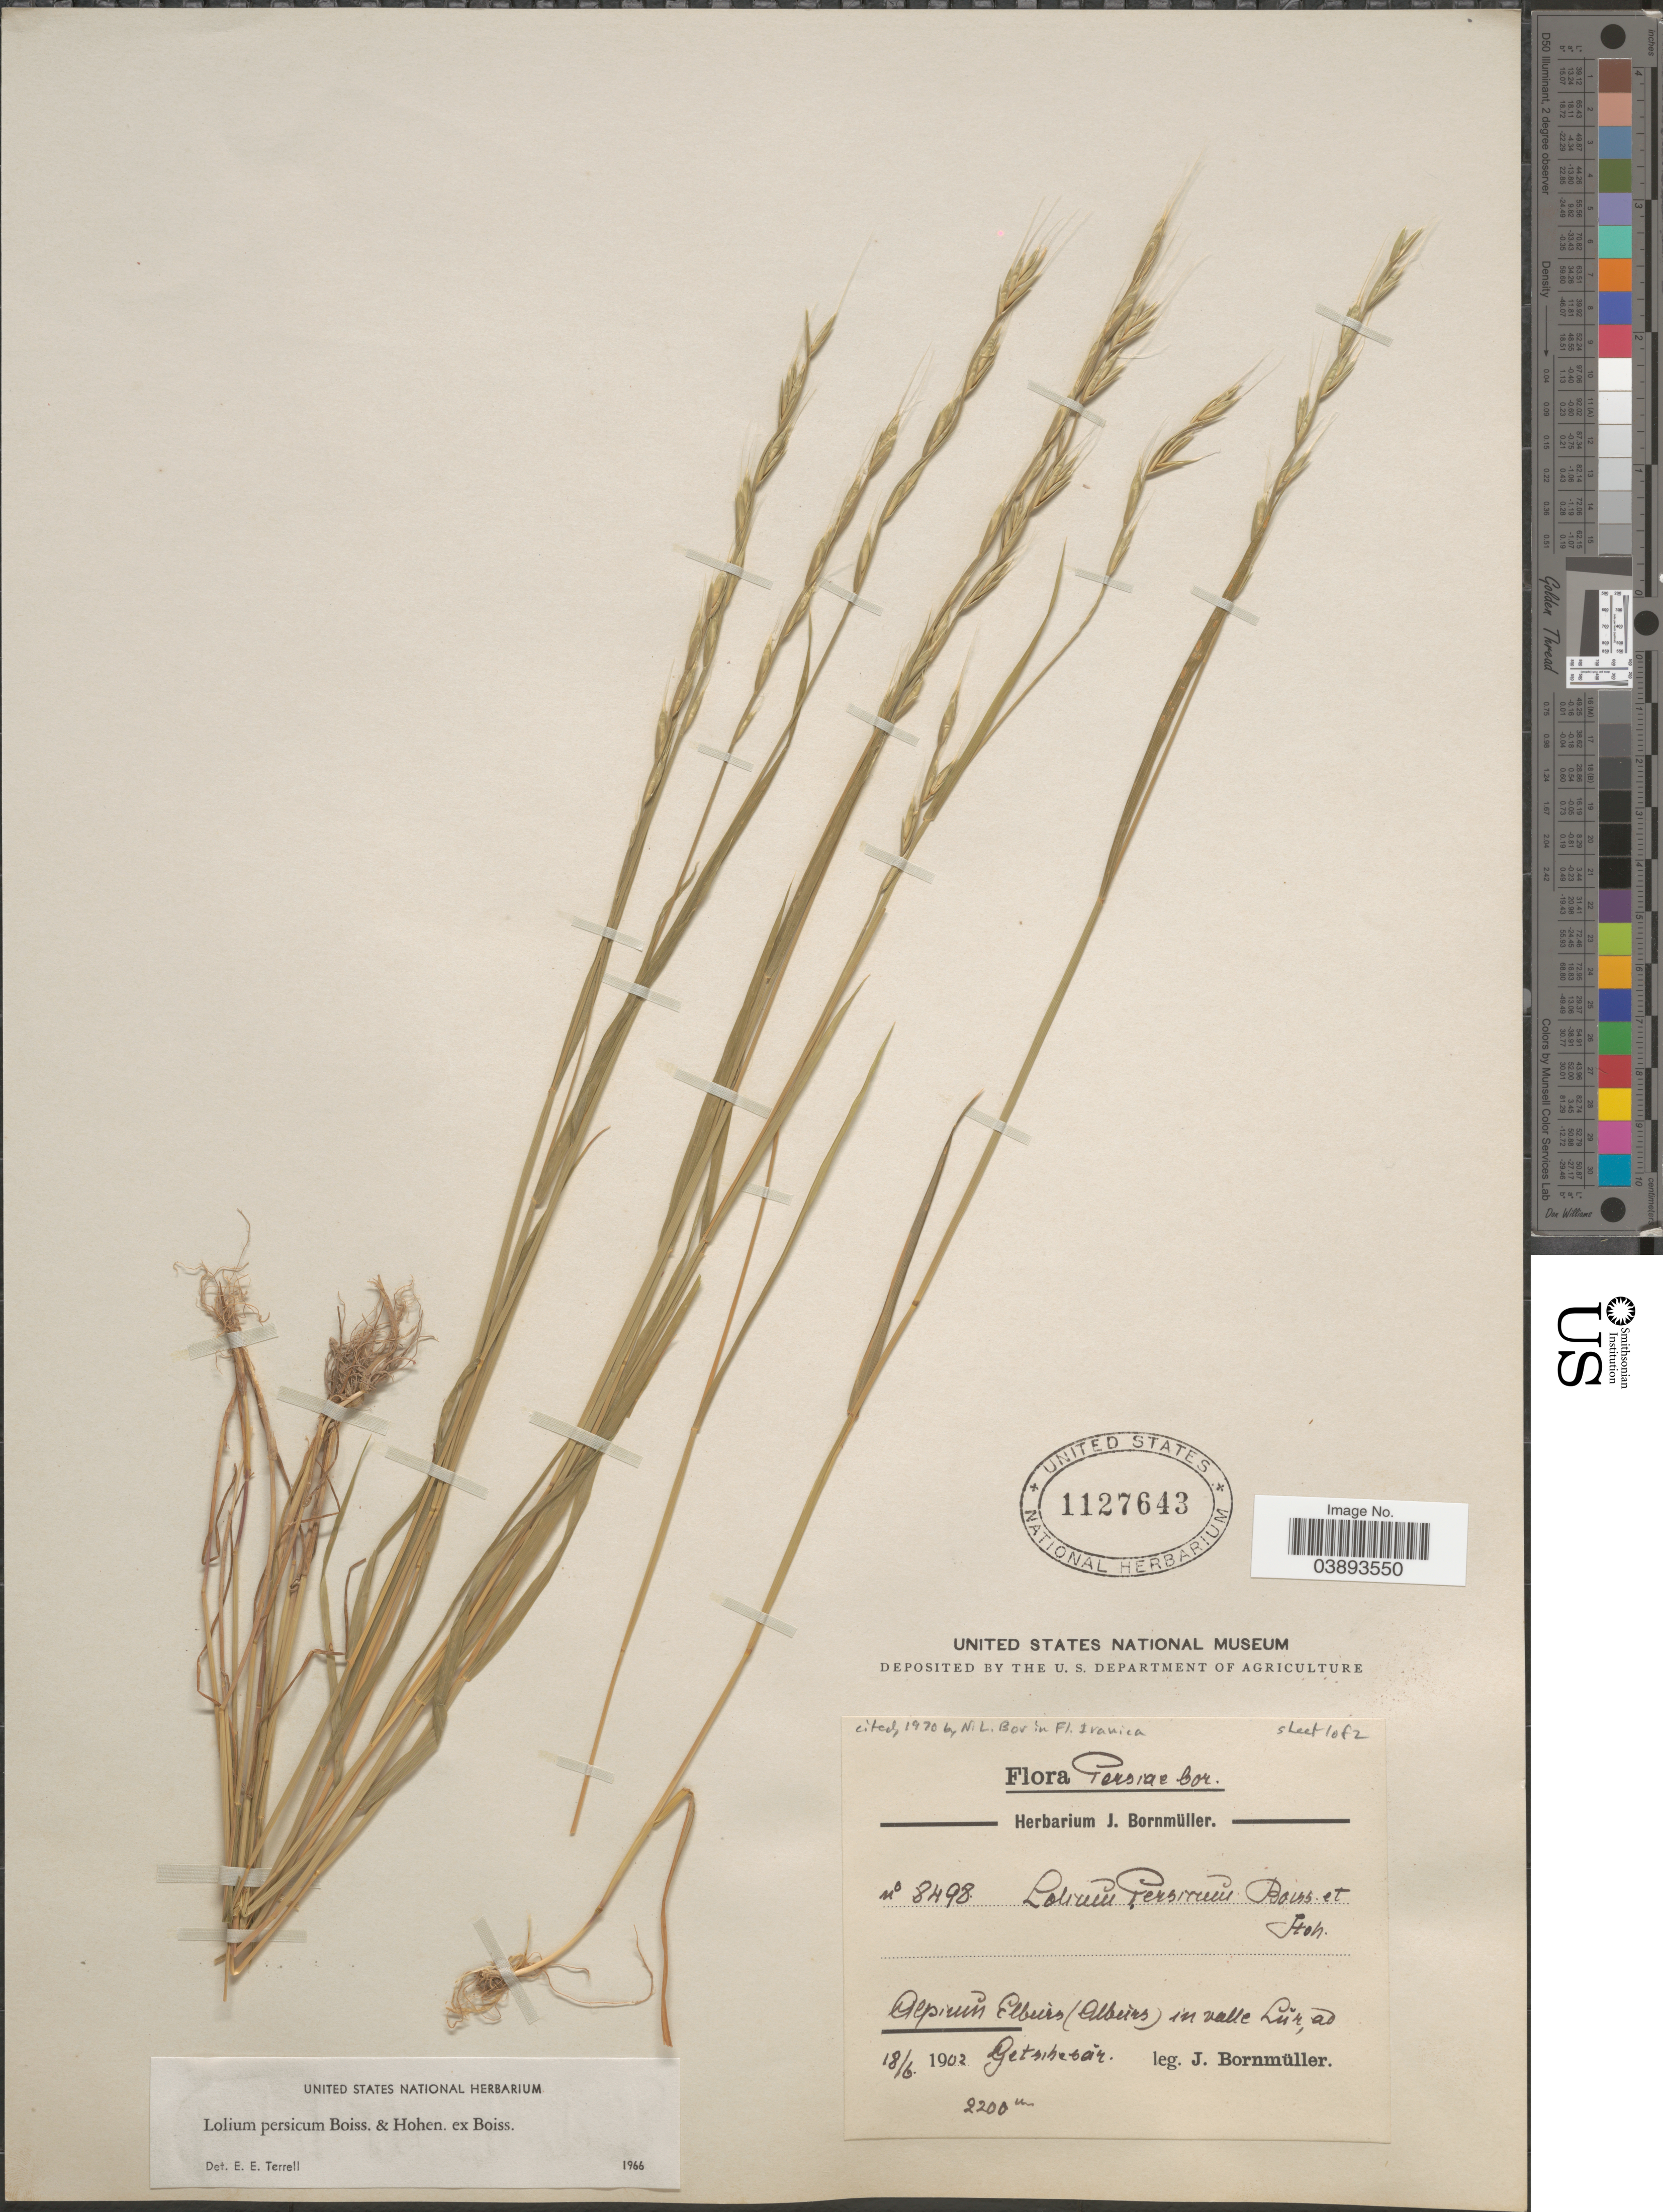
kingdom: Plantae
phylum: Tracheophyta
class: Liliopsida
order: Poales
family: Poaceae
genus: Lolium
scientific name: Lolium persicum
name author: Boiss. & Hohen.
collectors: J. Bornmüller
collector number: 8498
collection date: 1902-06-18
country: Iran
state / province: Alborz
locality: Persiae bor. Alpinus Elburs (Alburs) in valle Lür, ad Getschesar.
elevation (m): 2200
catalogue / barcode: US 1127643